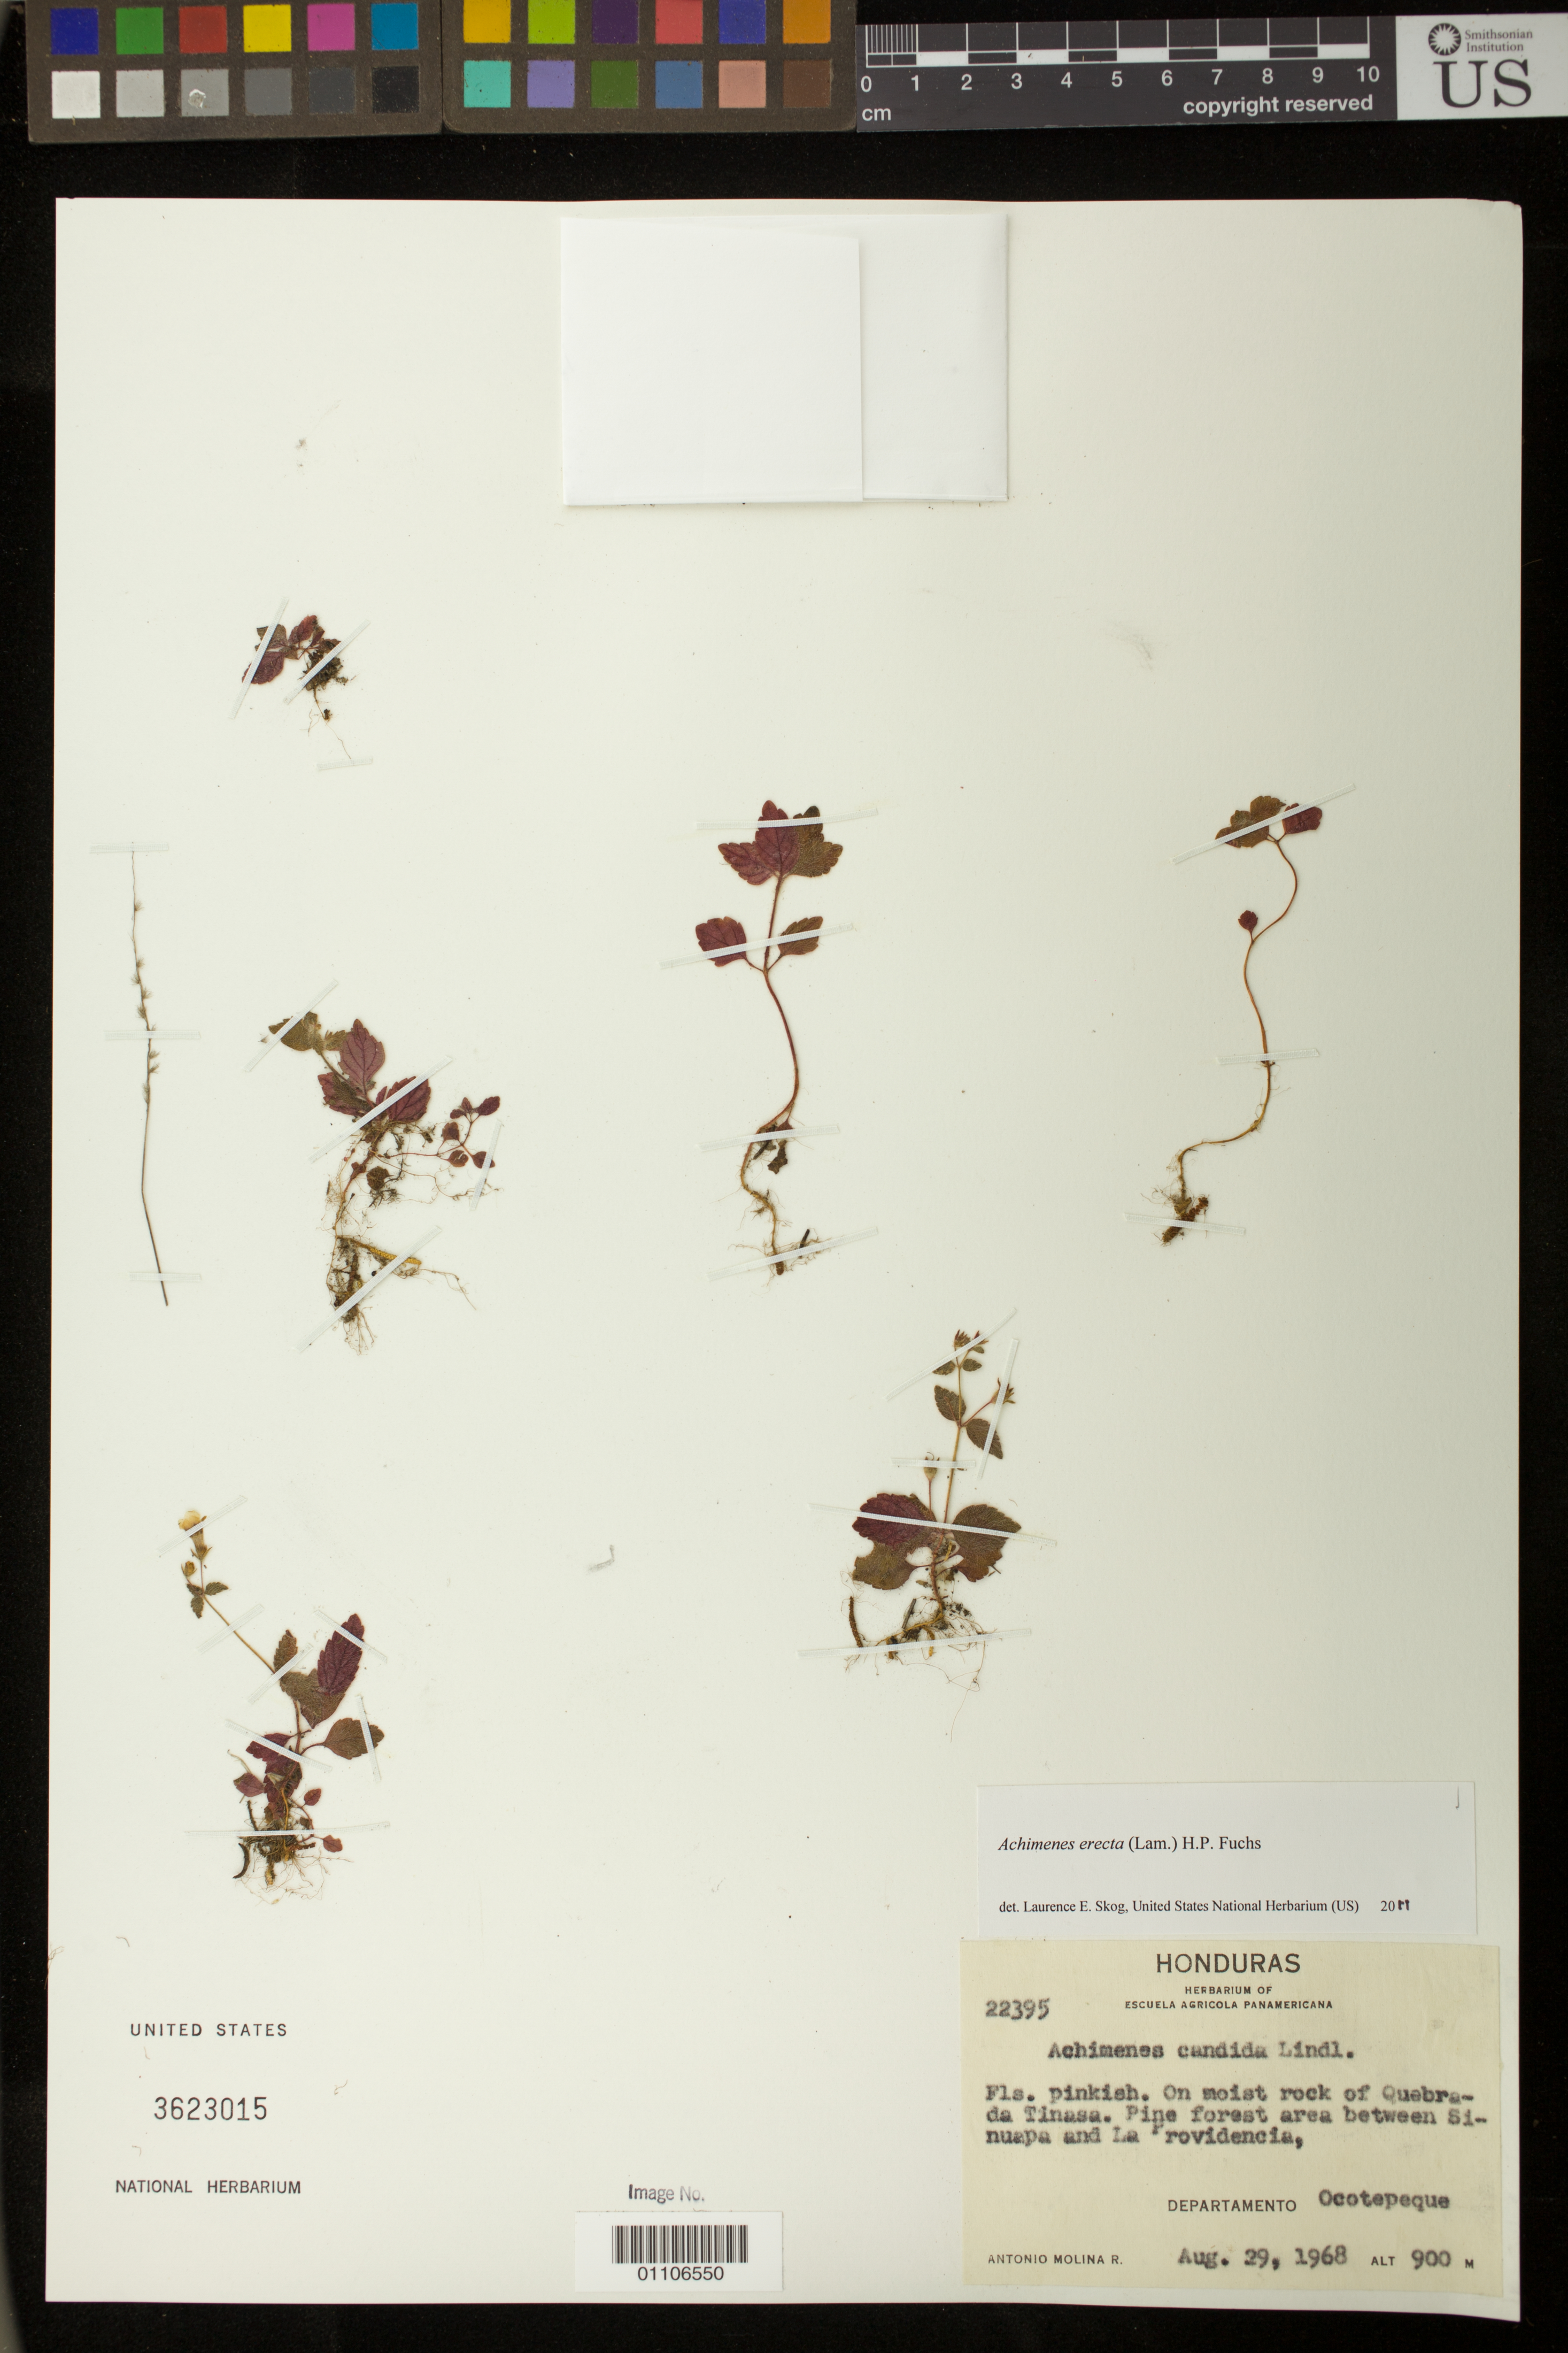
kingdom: Plantae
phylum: Tracheophyta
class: Magnoliopsida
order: Lamiales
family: Gesneriaceae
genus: Achimenes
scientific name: Achimenes erecta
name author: (Lam.) H.P. Fuchs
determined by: Skog, Laurence E.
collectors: A. Molina R.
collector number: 22395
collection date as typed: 29 Aug 1968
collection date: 1968-08-29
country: Honduras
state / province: Ocotepeque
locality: Quebrada Tinasa, between Sinuapa and La Providencia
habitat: Pine forest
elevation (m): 900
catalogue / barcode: US 3623015